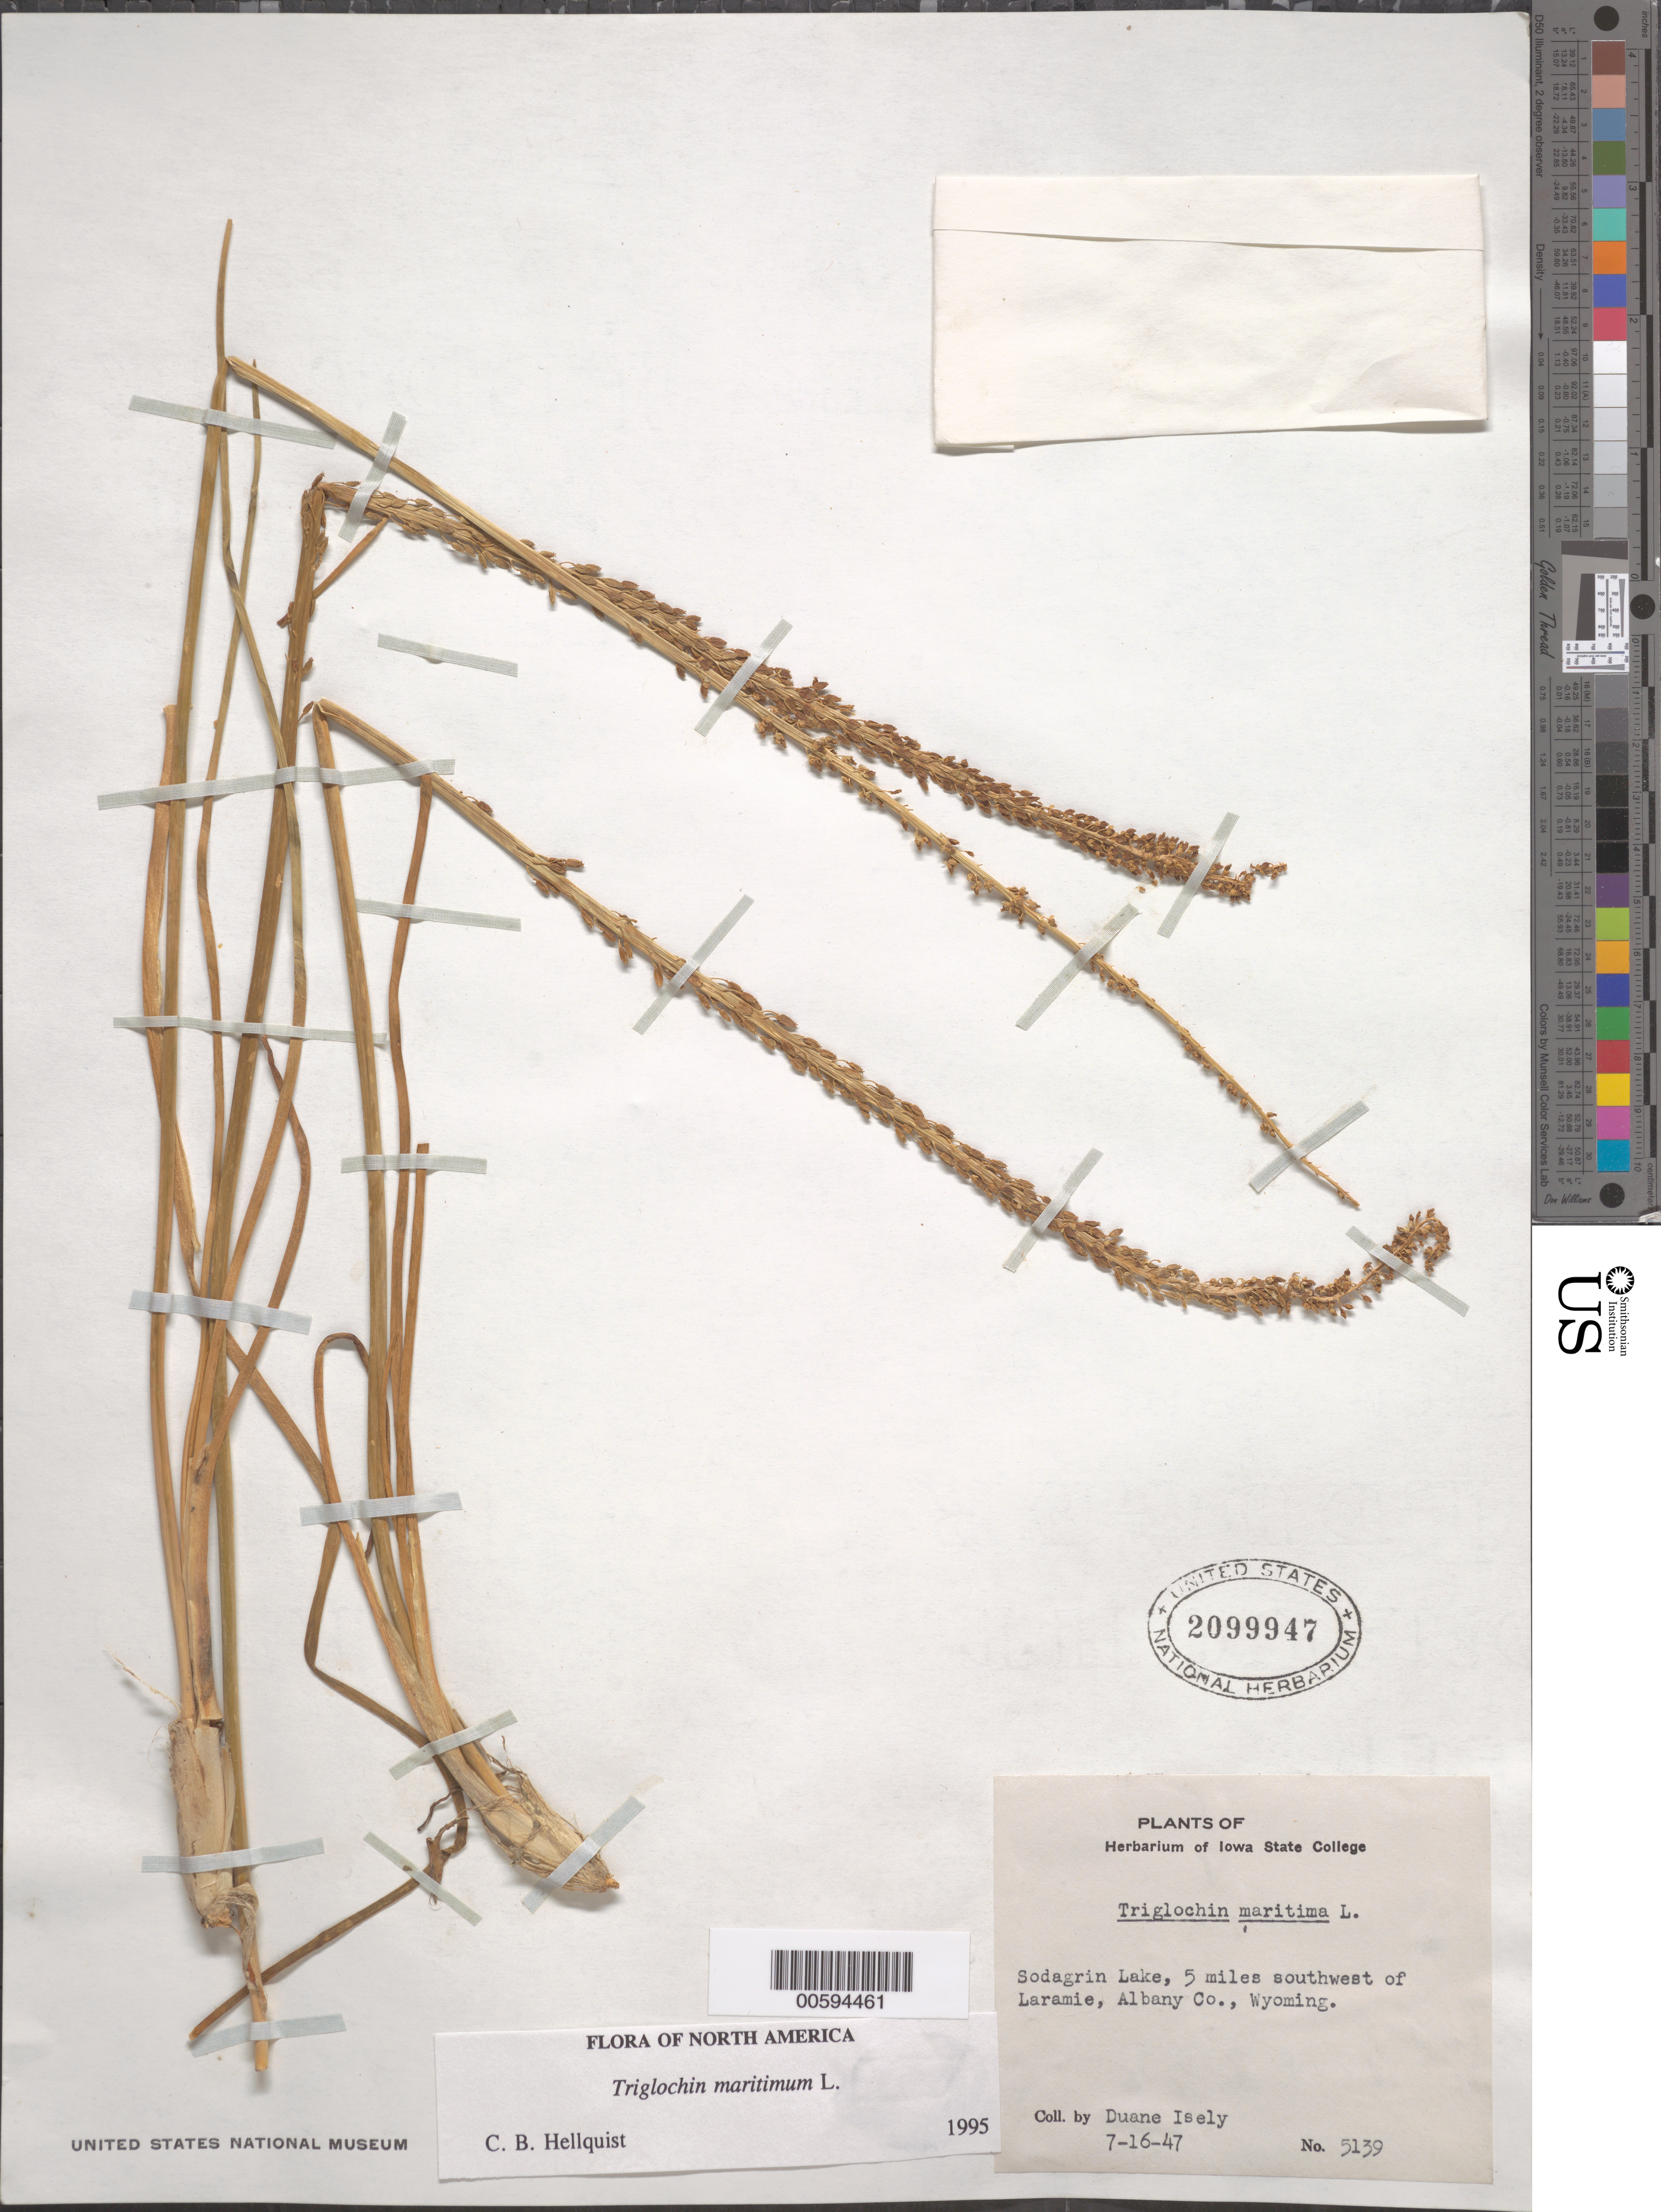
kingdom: Plantae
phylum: Tracheophyta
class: Liliopsida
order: Alismatales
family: Juncaginaceae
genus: Triglochin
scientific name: Triglochin maritima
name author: L.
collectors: D. Isely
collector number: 5139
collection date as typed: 16 Jul 1947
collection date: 1947-07-16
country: United States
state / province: Wyoming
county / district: Albany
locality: Sodagrin Lake, SW of Laramie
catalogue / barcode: US 2099947